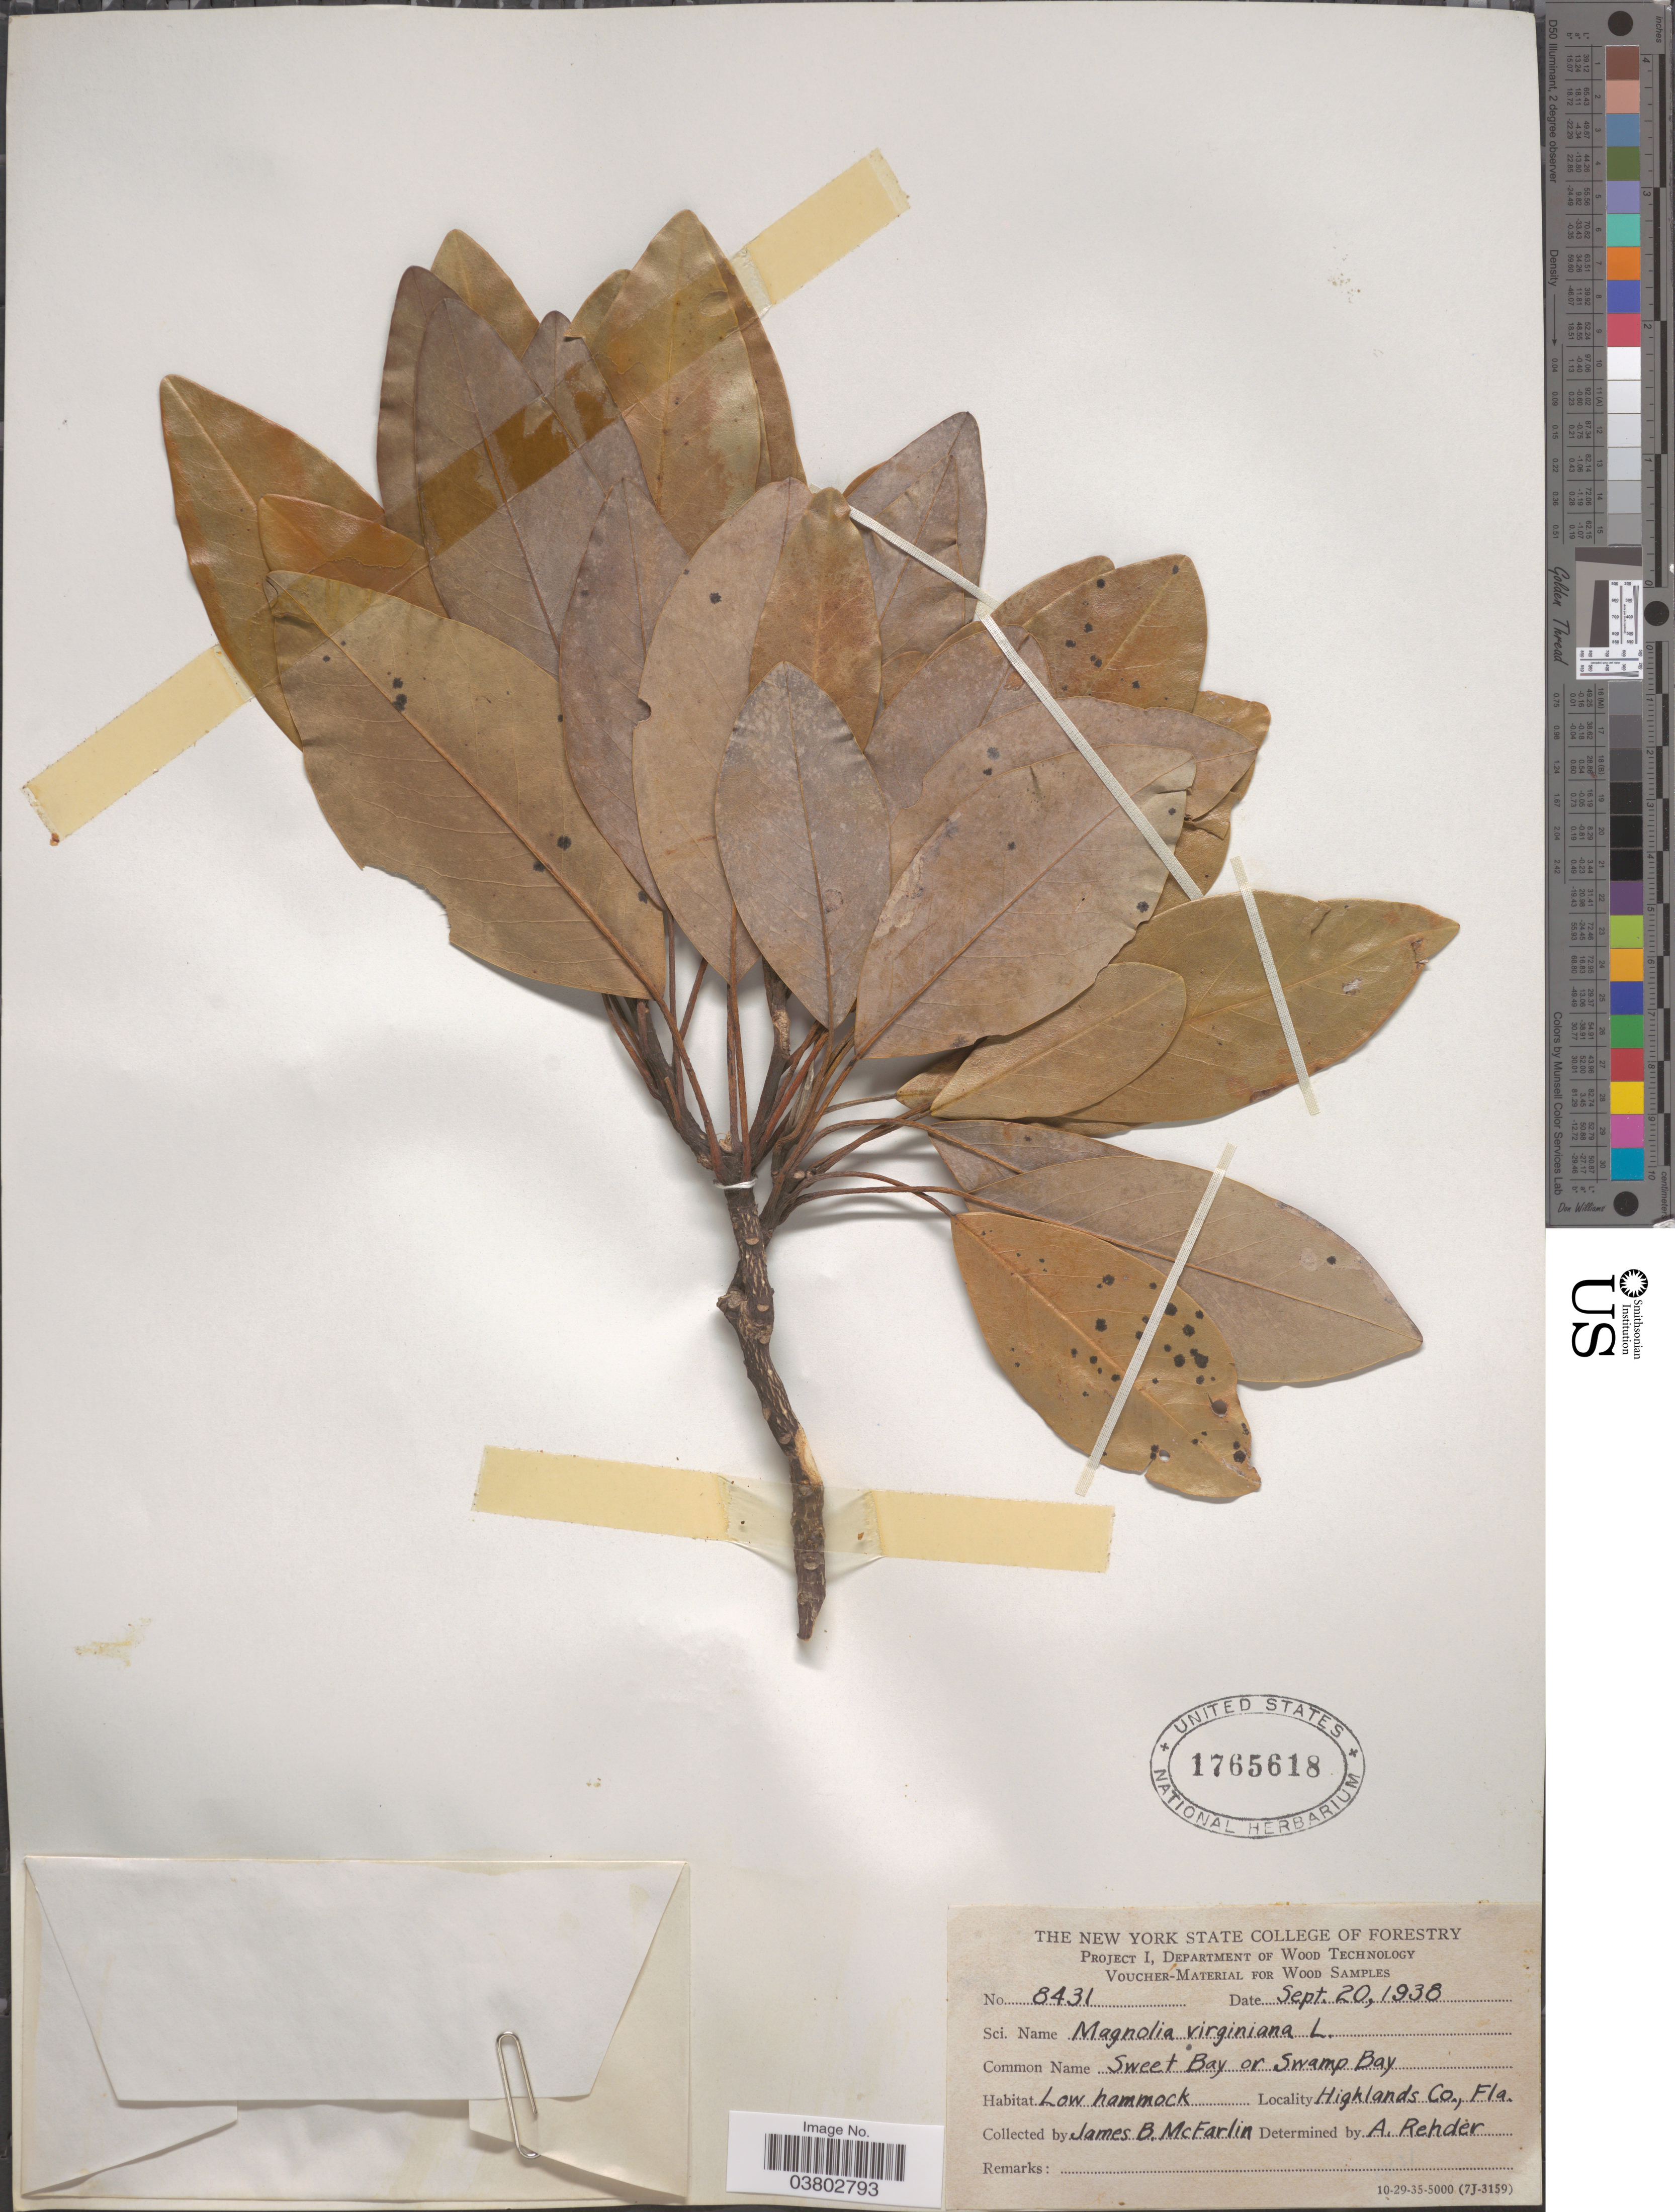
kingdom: Plantae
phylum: Tracheophyta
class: Magnoliopsida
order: Magnoliales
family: Magnoliaceae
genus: Magnolia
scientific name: Magnolia virginiana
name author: L.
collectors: J. McFarlin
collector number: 8431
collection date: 1938-09-20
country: United States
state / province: Florida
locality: Highlands Co.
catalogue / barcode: US 1765618